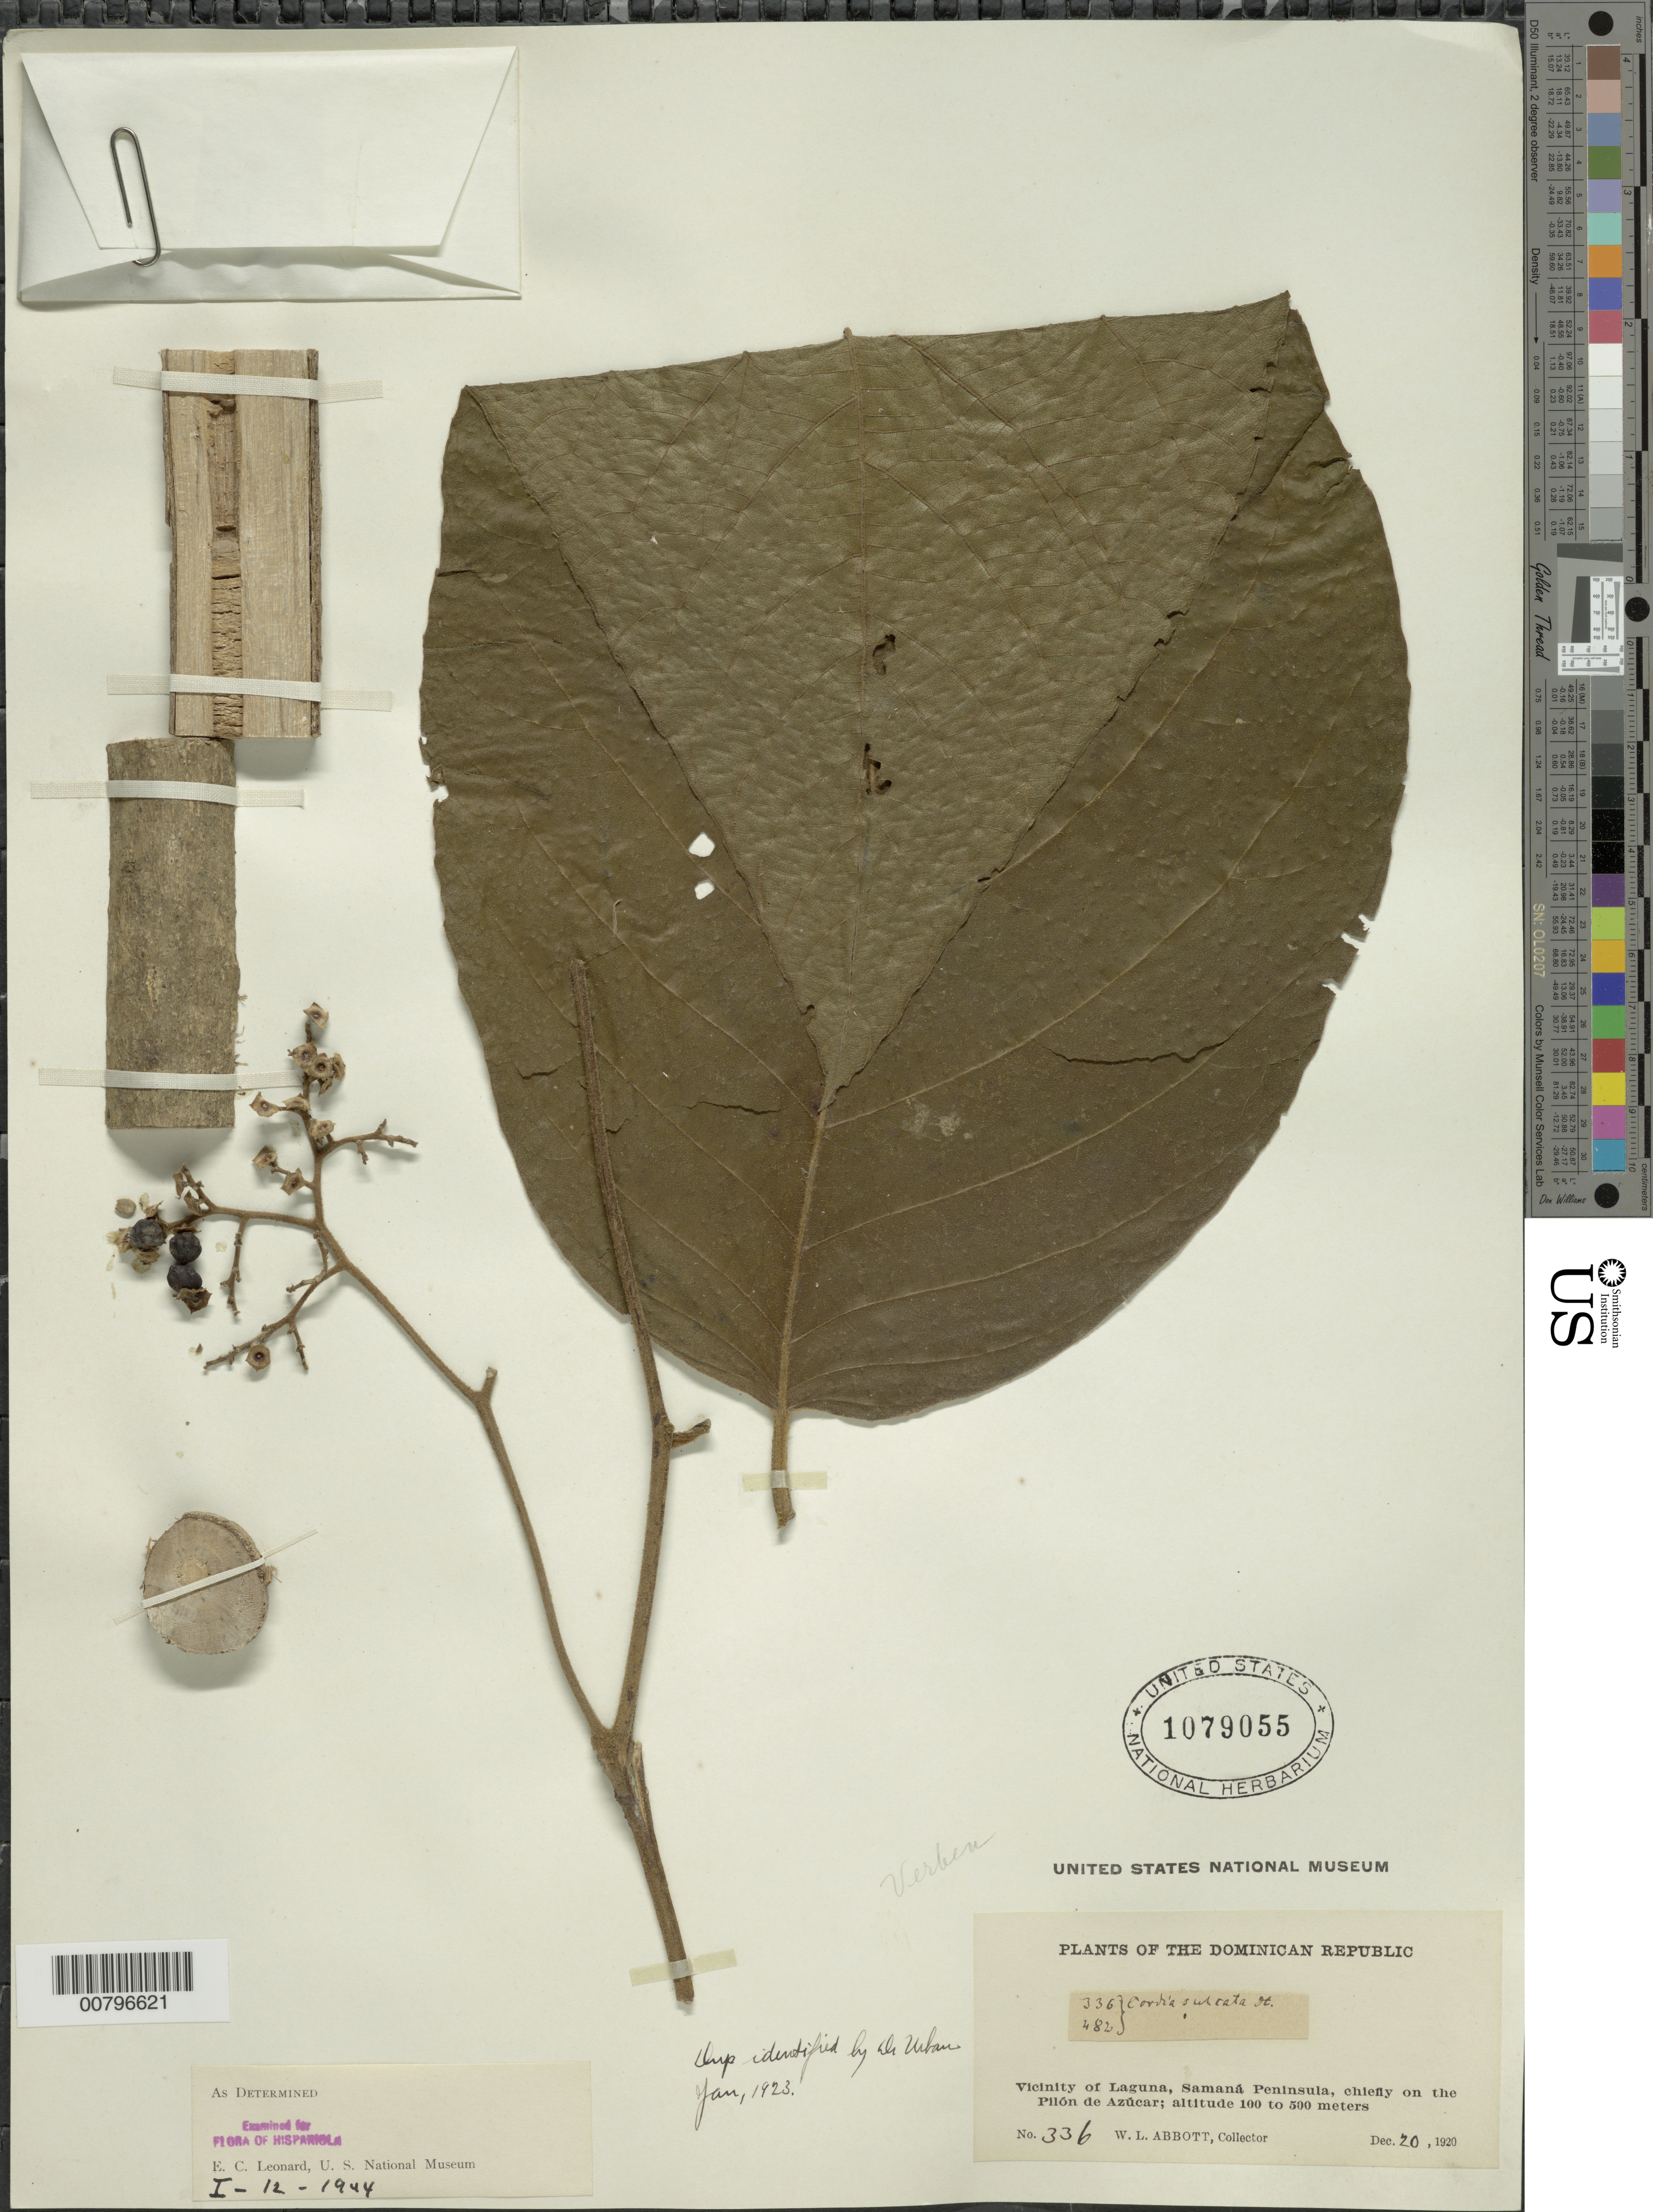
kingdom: Plantae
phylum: Tracheophyta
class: Magnoliopsida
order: Boraginales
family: Cordiaceae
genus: Cordia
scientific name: Cordia sulcata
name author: DC.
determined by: Leonard, Emery C., (US)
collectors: W. L. Abbott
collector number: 336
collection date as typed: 20 Dec 1920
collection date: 1920-12-20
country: Dominican Republic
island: Hispaniola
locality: Vicinity of Laguna, Samaná Peninsula, chiefly on the pilón de Azúcar.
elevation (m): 100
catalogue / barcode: US 1079055